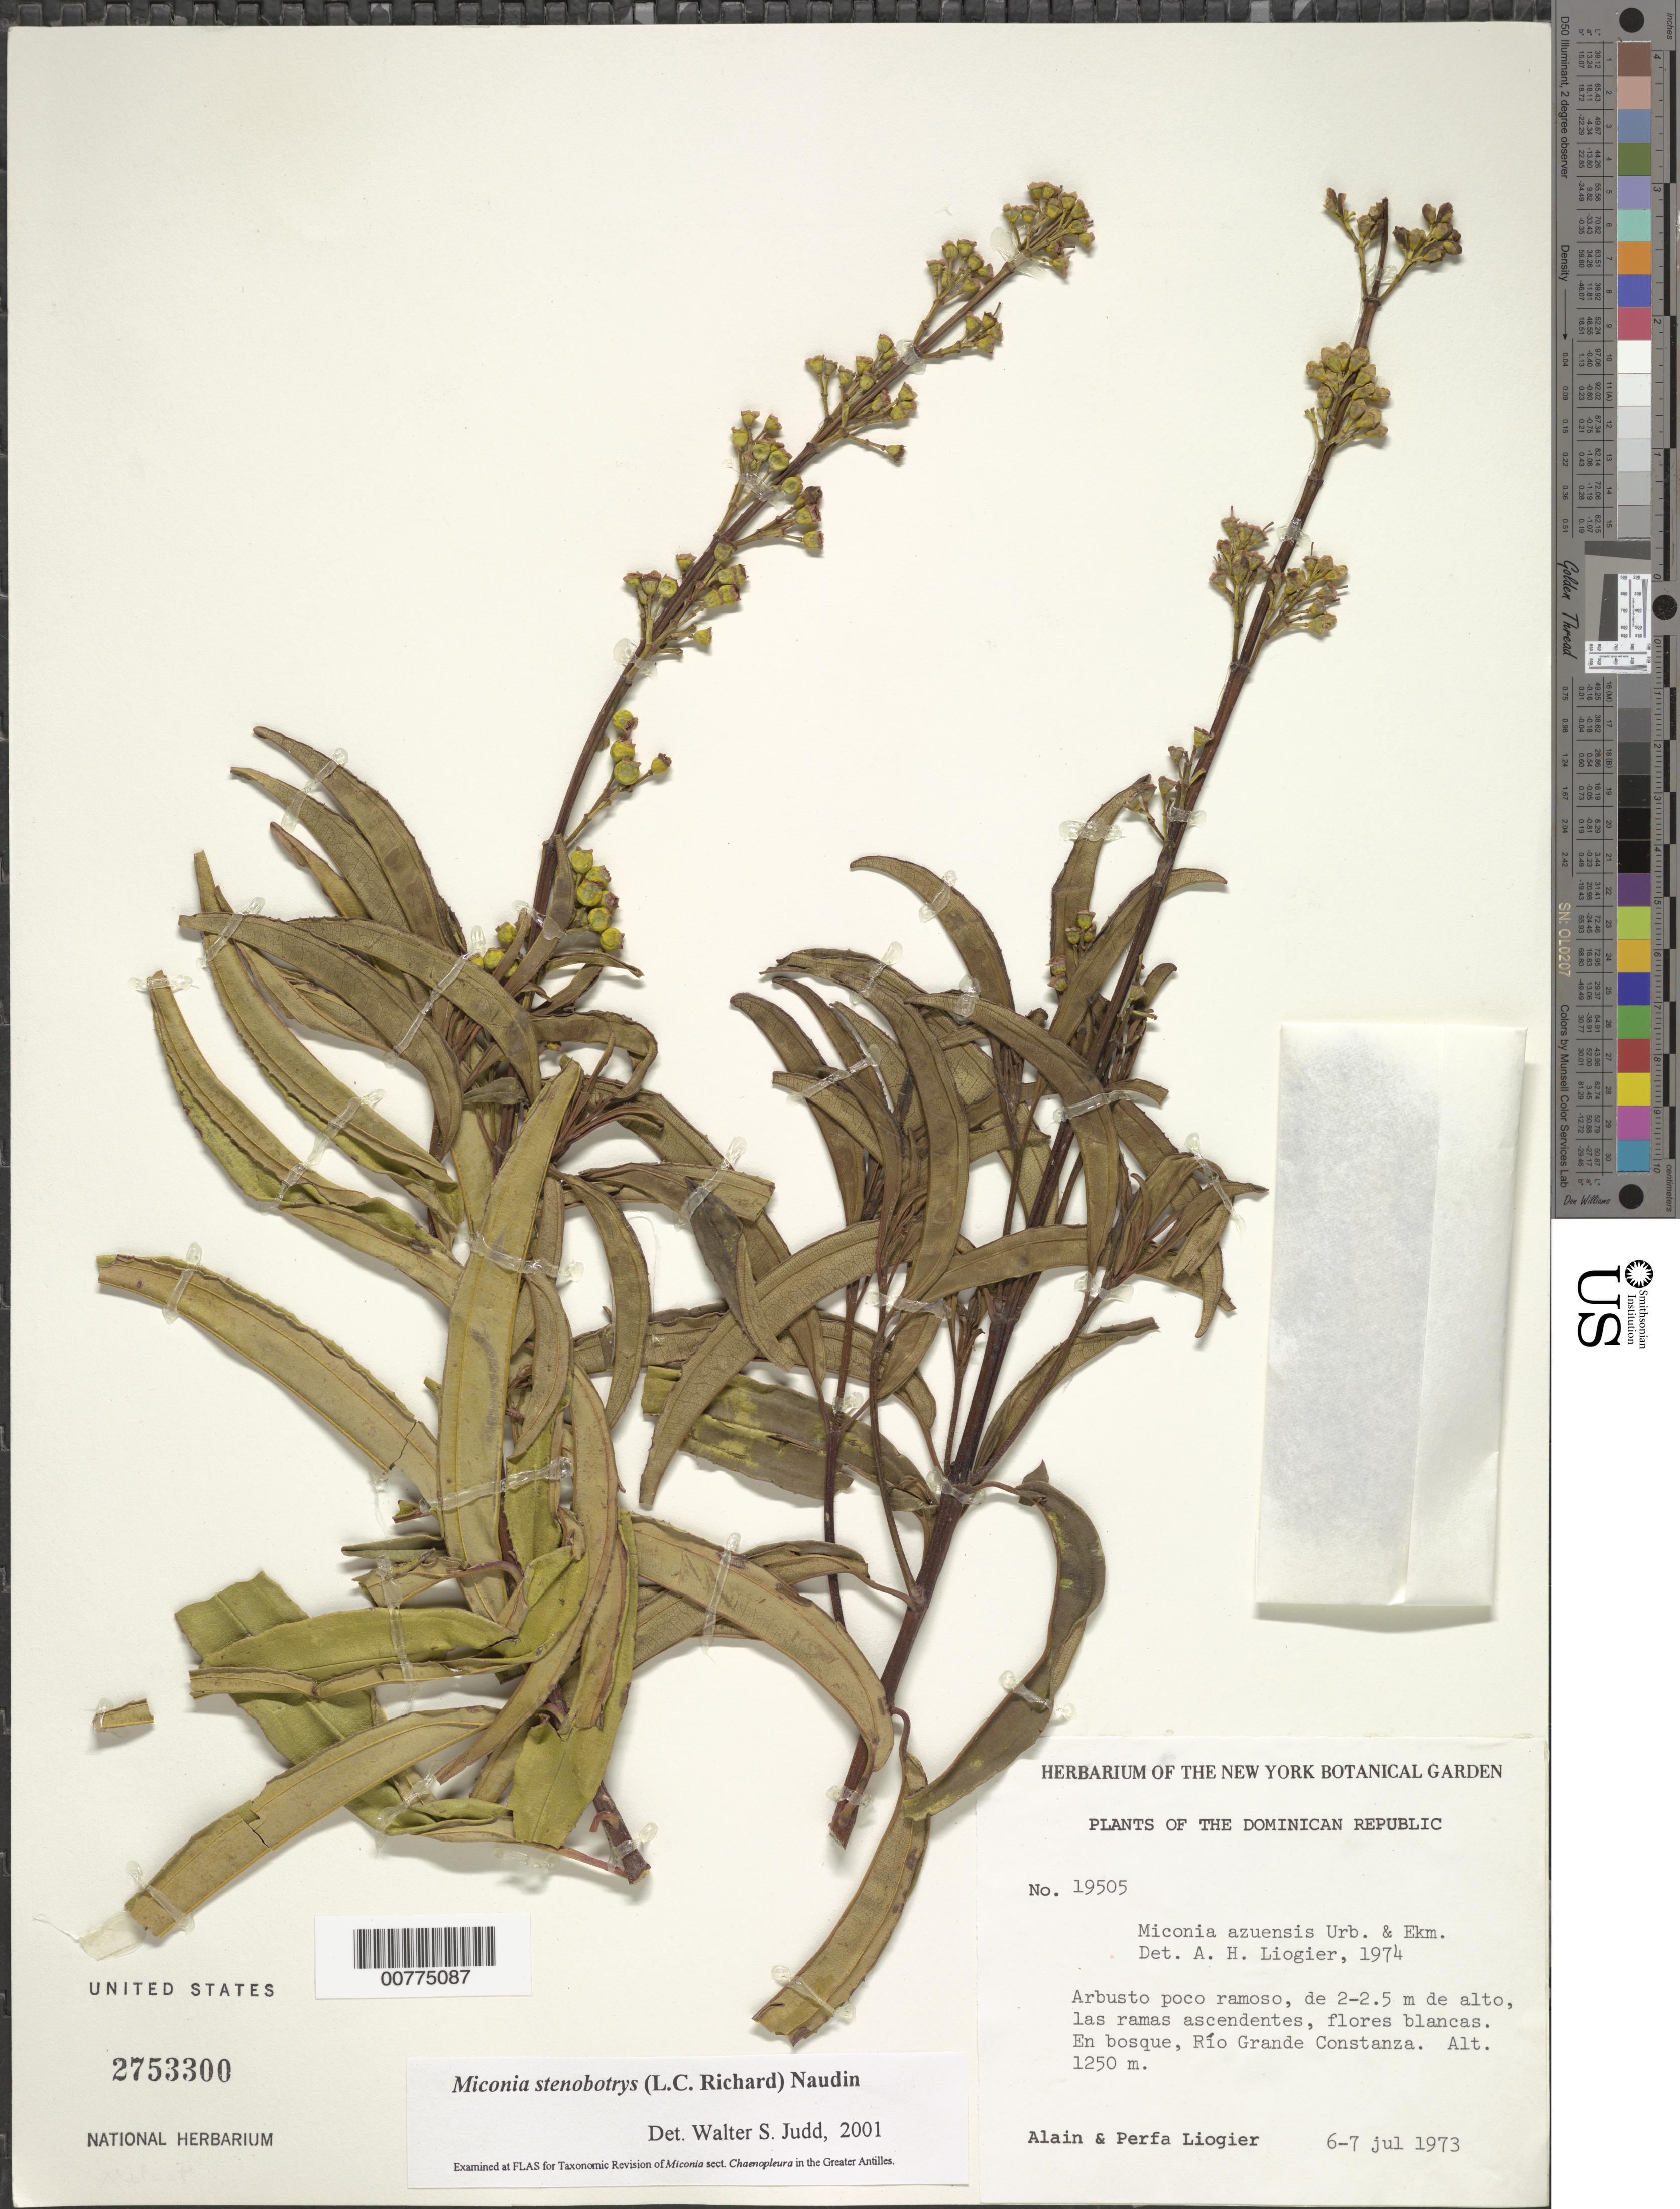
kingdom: Plantae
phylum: Tracheophyta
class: Magnoliopsida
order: Myrtales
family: Melastomataceae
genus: Miconia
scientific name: Miconia stenobotrys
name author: (Rich.) Naudin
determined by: Judd, Walter S.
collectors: A. H. Liogier & M. P. Liogier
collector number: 19505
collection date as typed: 06 Jul 1973 to 07 Jul 1973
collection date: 1973-07-06/1973-07-07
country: Dominican Republic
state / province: La Vega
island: Hispaniola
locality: Constanza, Río Grande.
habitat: In forest.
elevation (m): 1250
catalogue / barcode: US 2753300